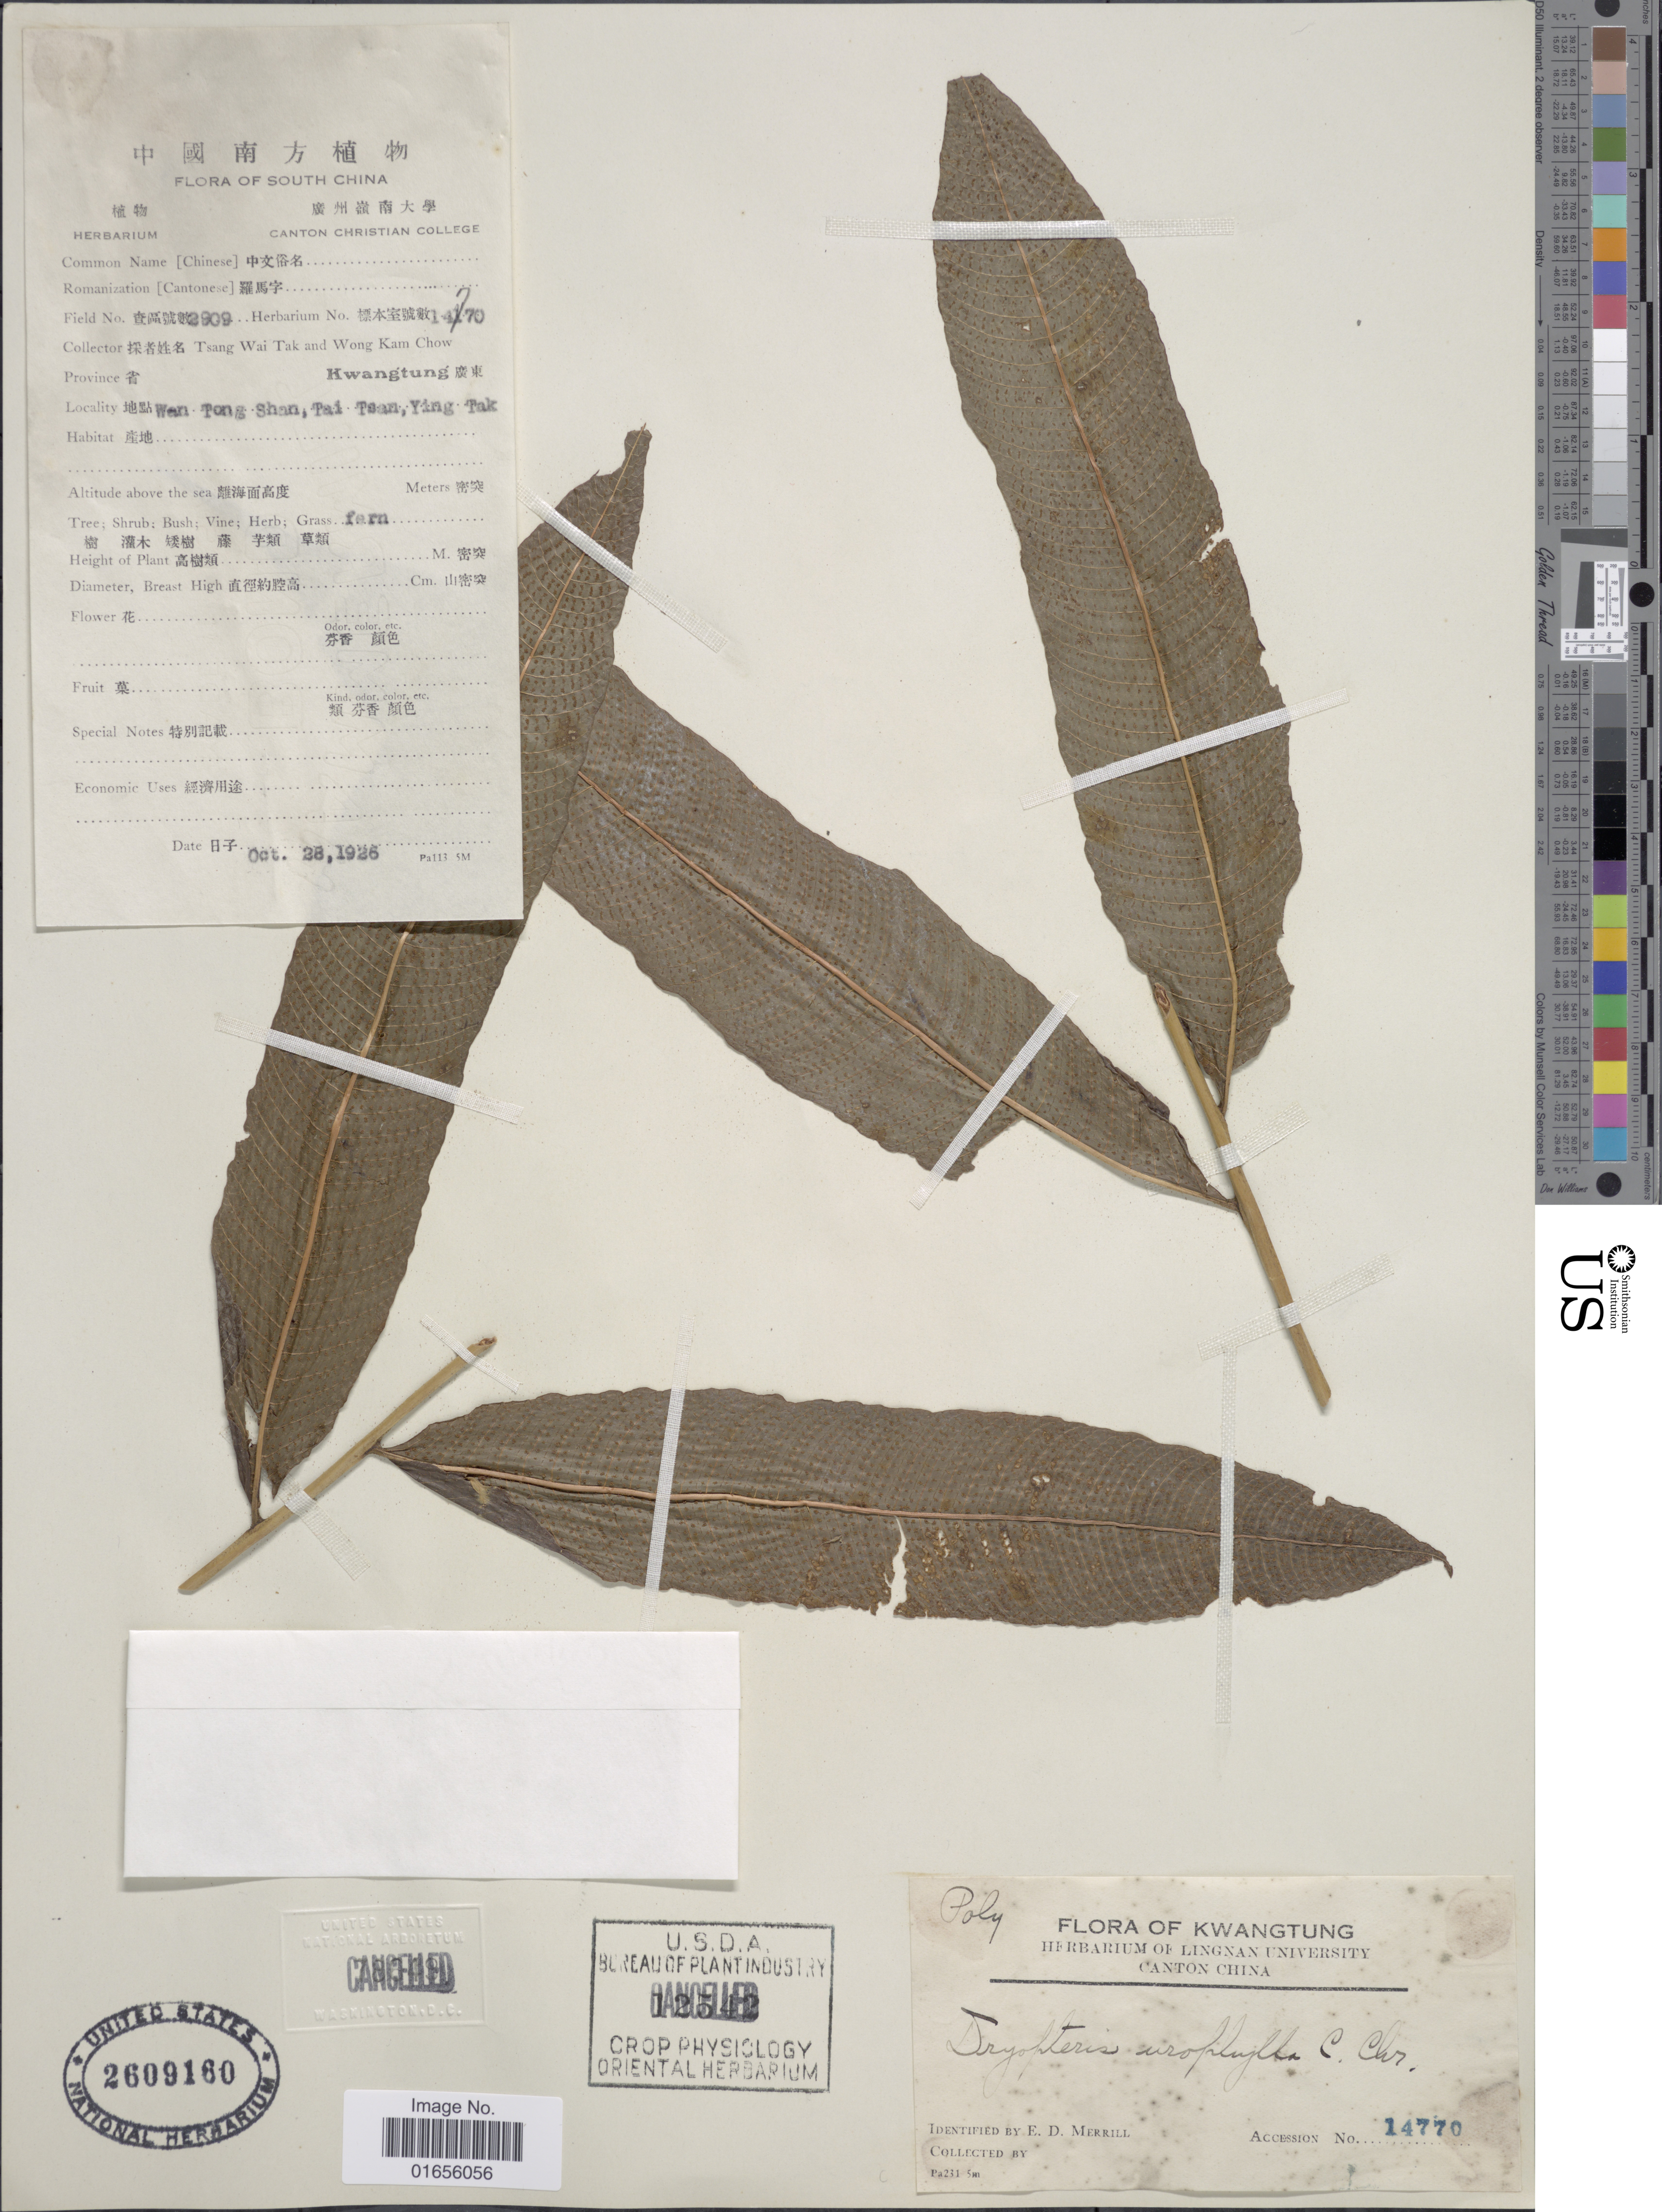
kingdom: Plantae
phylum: Tracheophyta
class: Polypodiopsida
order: Polypodiales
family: Thelypteridaceae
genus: Pronephrium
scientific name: Pronephrium repandum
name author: (Fée) Holttum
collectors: W. T. Tsang & W. Chow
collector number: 14770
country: China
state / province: Guangdong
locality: Kwangtung, Wan Tong Shan, Tai Tsan, Ying Tak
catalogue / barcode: US 2609160